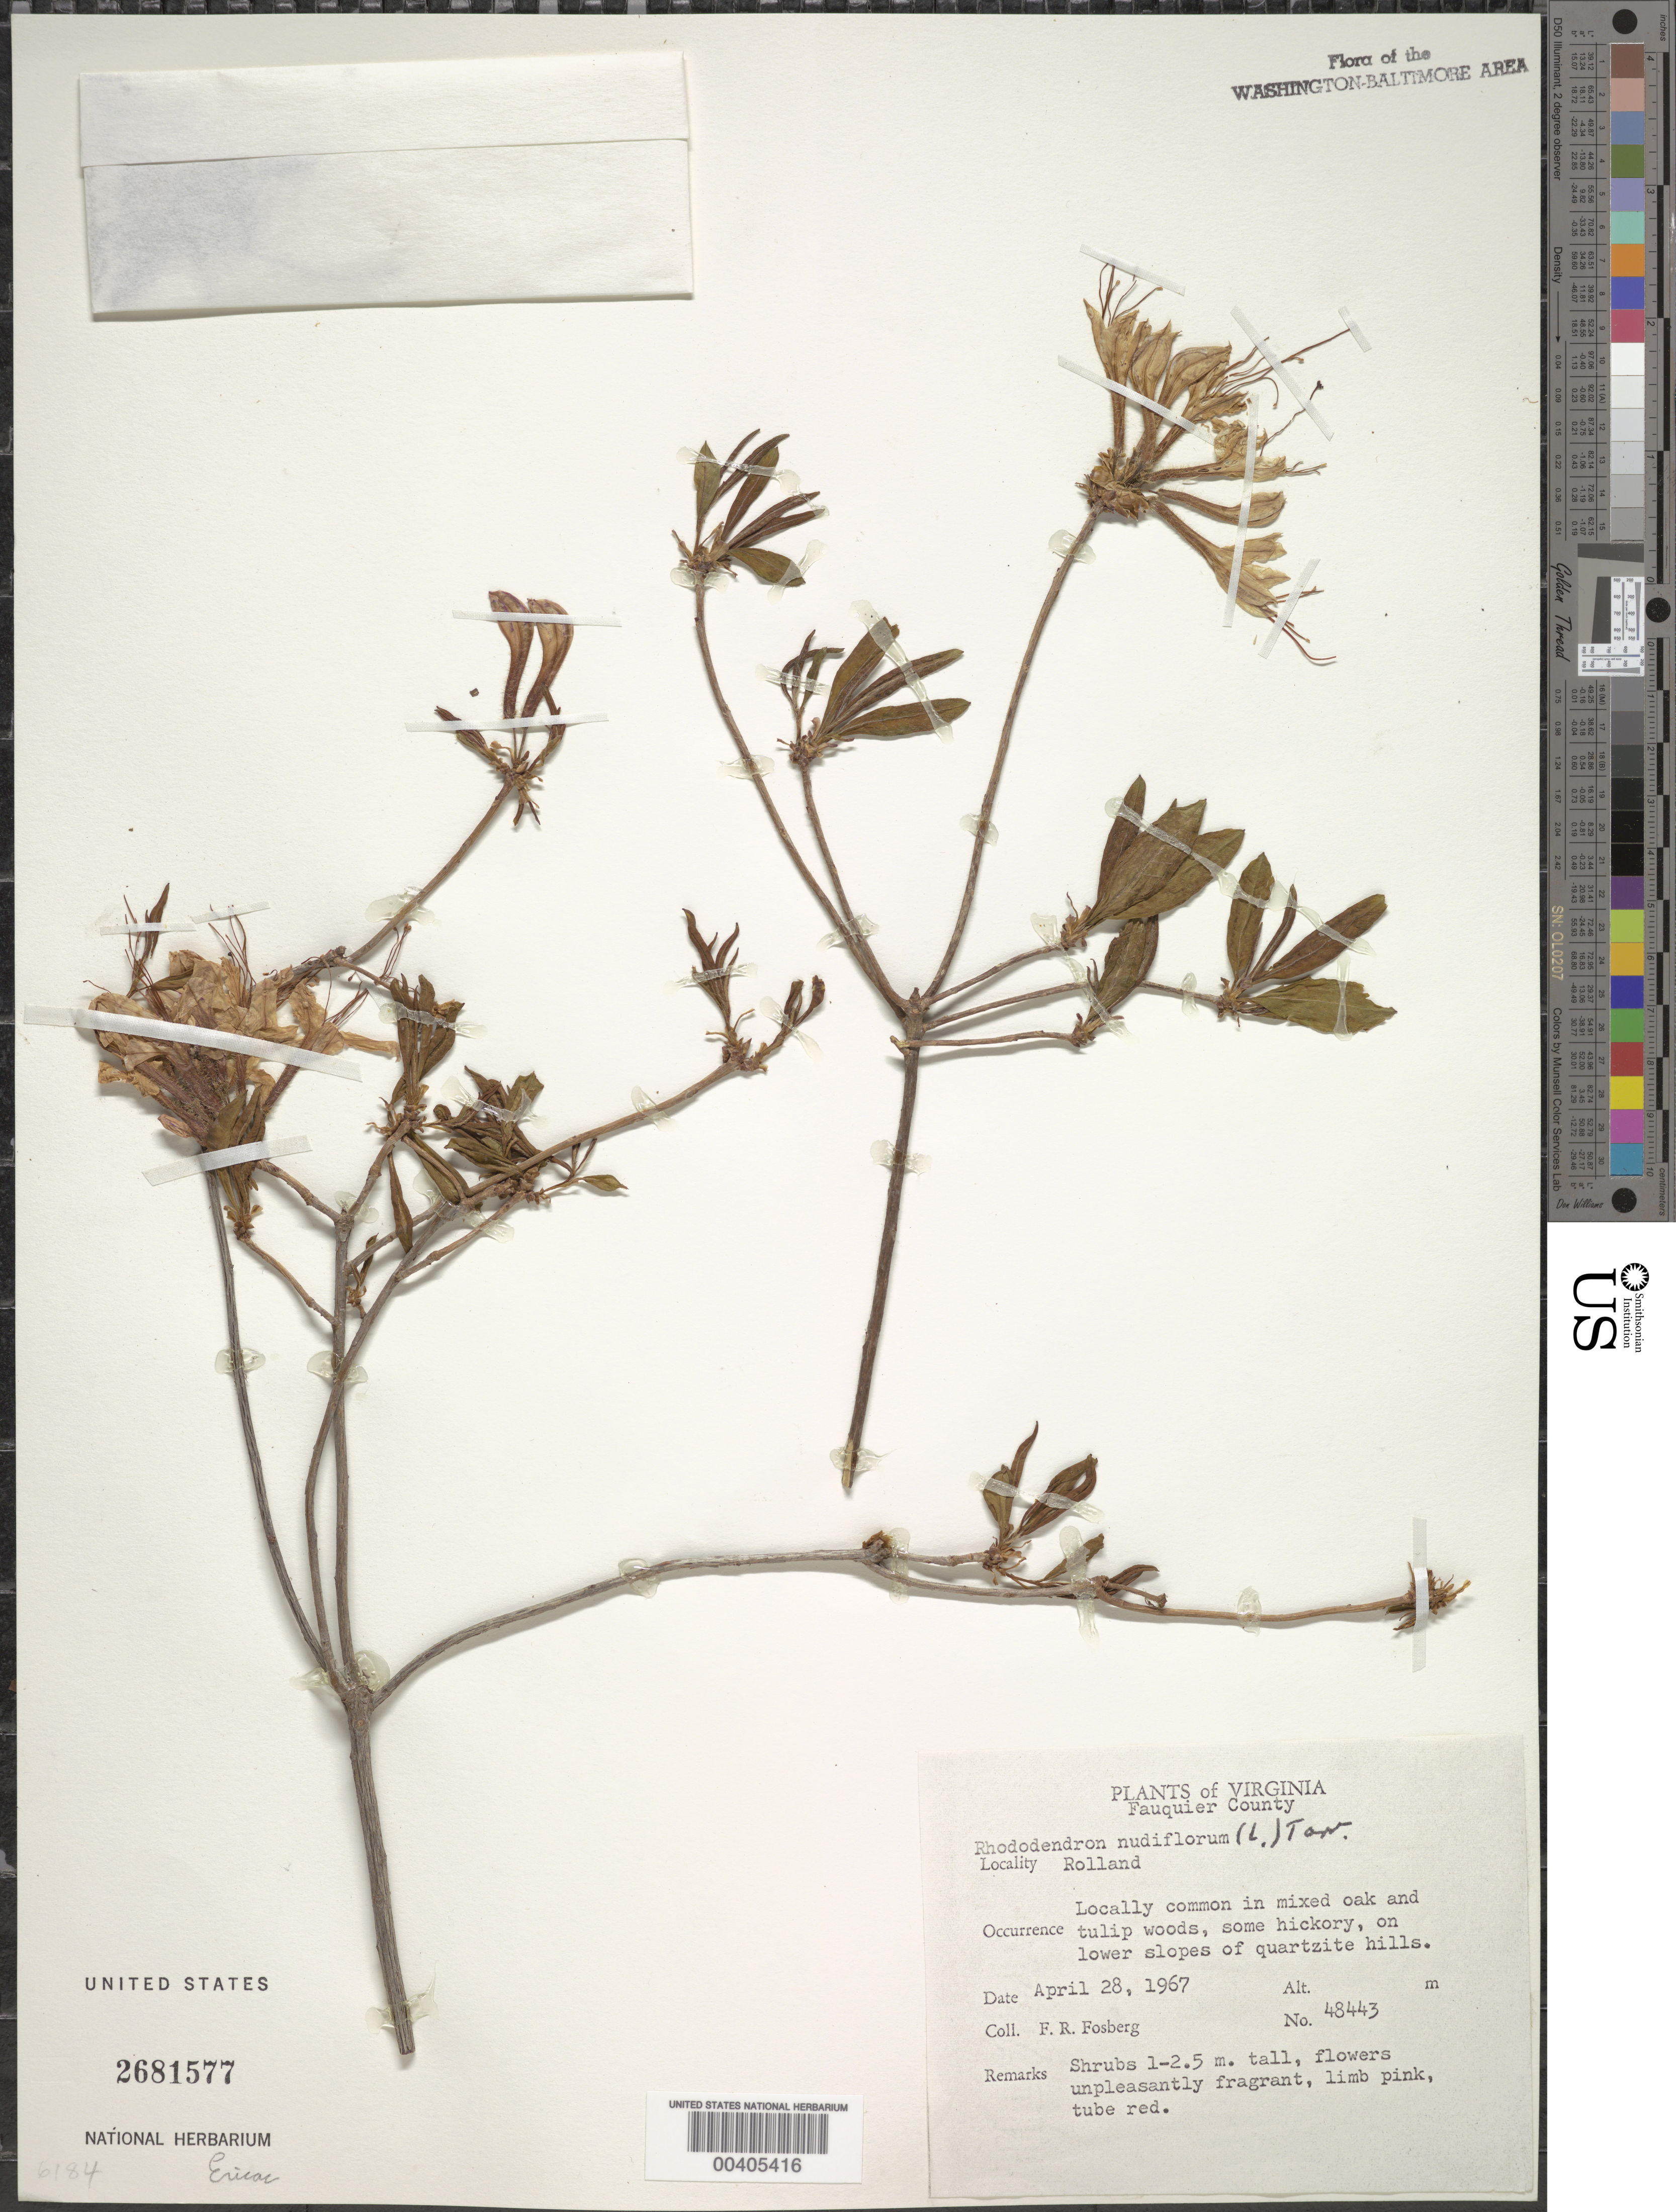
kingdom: Plantae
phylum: Tracheophyta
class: Magnoliopsida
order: Ericales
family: Ericaceae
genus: Rhododendron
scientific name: Rhododendron periclymenoides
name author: (Michx.) Shinners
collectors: F. R. Fosberg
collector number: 48443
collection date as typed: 28 Apr 1967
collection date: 1967-04-28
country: United States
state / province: Virginia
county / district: Fauquier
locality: Rolland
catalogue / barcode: US 2681577